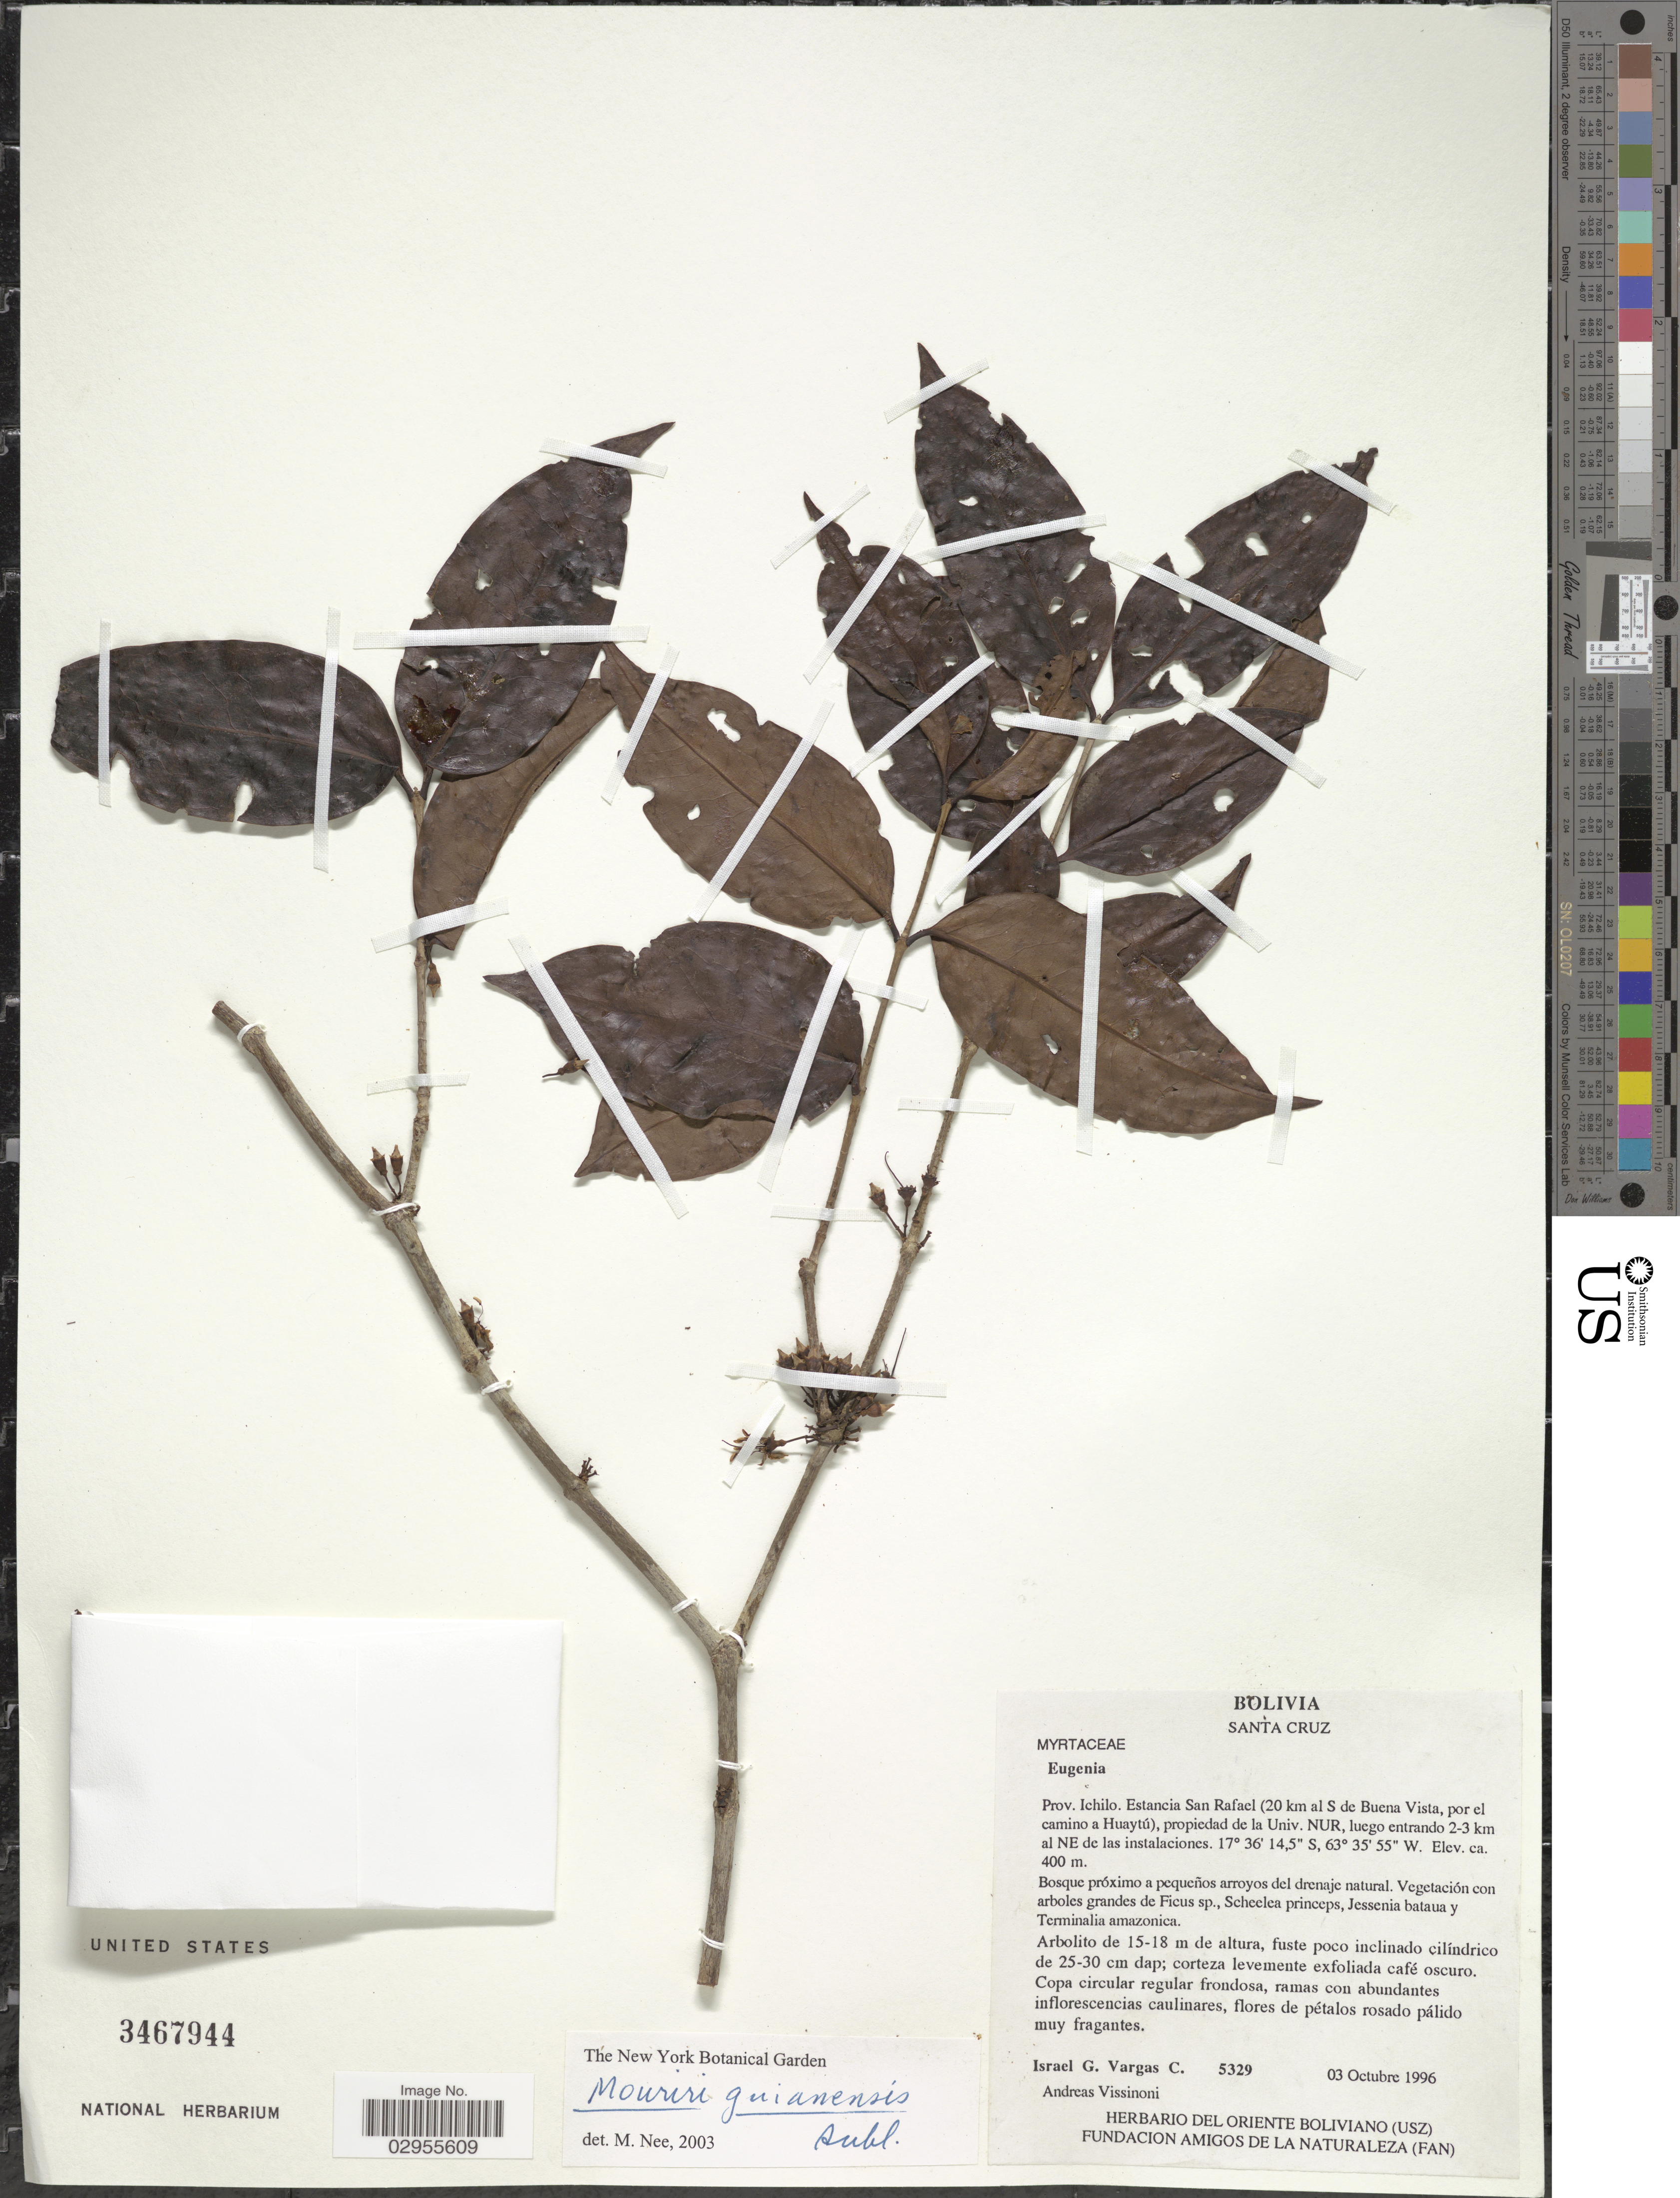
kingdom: Plantae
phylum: Tracheophyta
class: Magnoliopsida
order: Myrtales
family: Melastomataceae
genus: Mouriri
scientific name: Mouriri guianensis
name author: Aubl.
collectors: I. G. Vargas C. & A. Vissinoni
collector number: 5329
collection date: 1996-10-03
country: Bolivia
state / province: Santa Cruz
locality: Prov. Ichilo. Estancia San Rafael (20 km al S de Buena Vista, por el camino a Huaytú), propiedad de la Univ NUR, luego entrando 2-3 km al NE de las instalaciones.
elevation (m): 400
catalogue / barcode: US 3467944